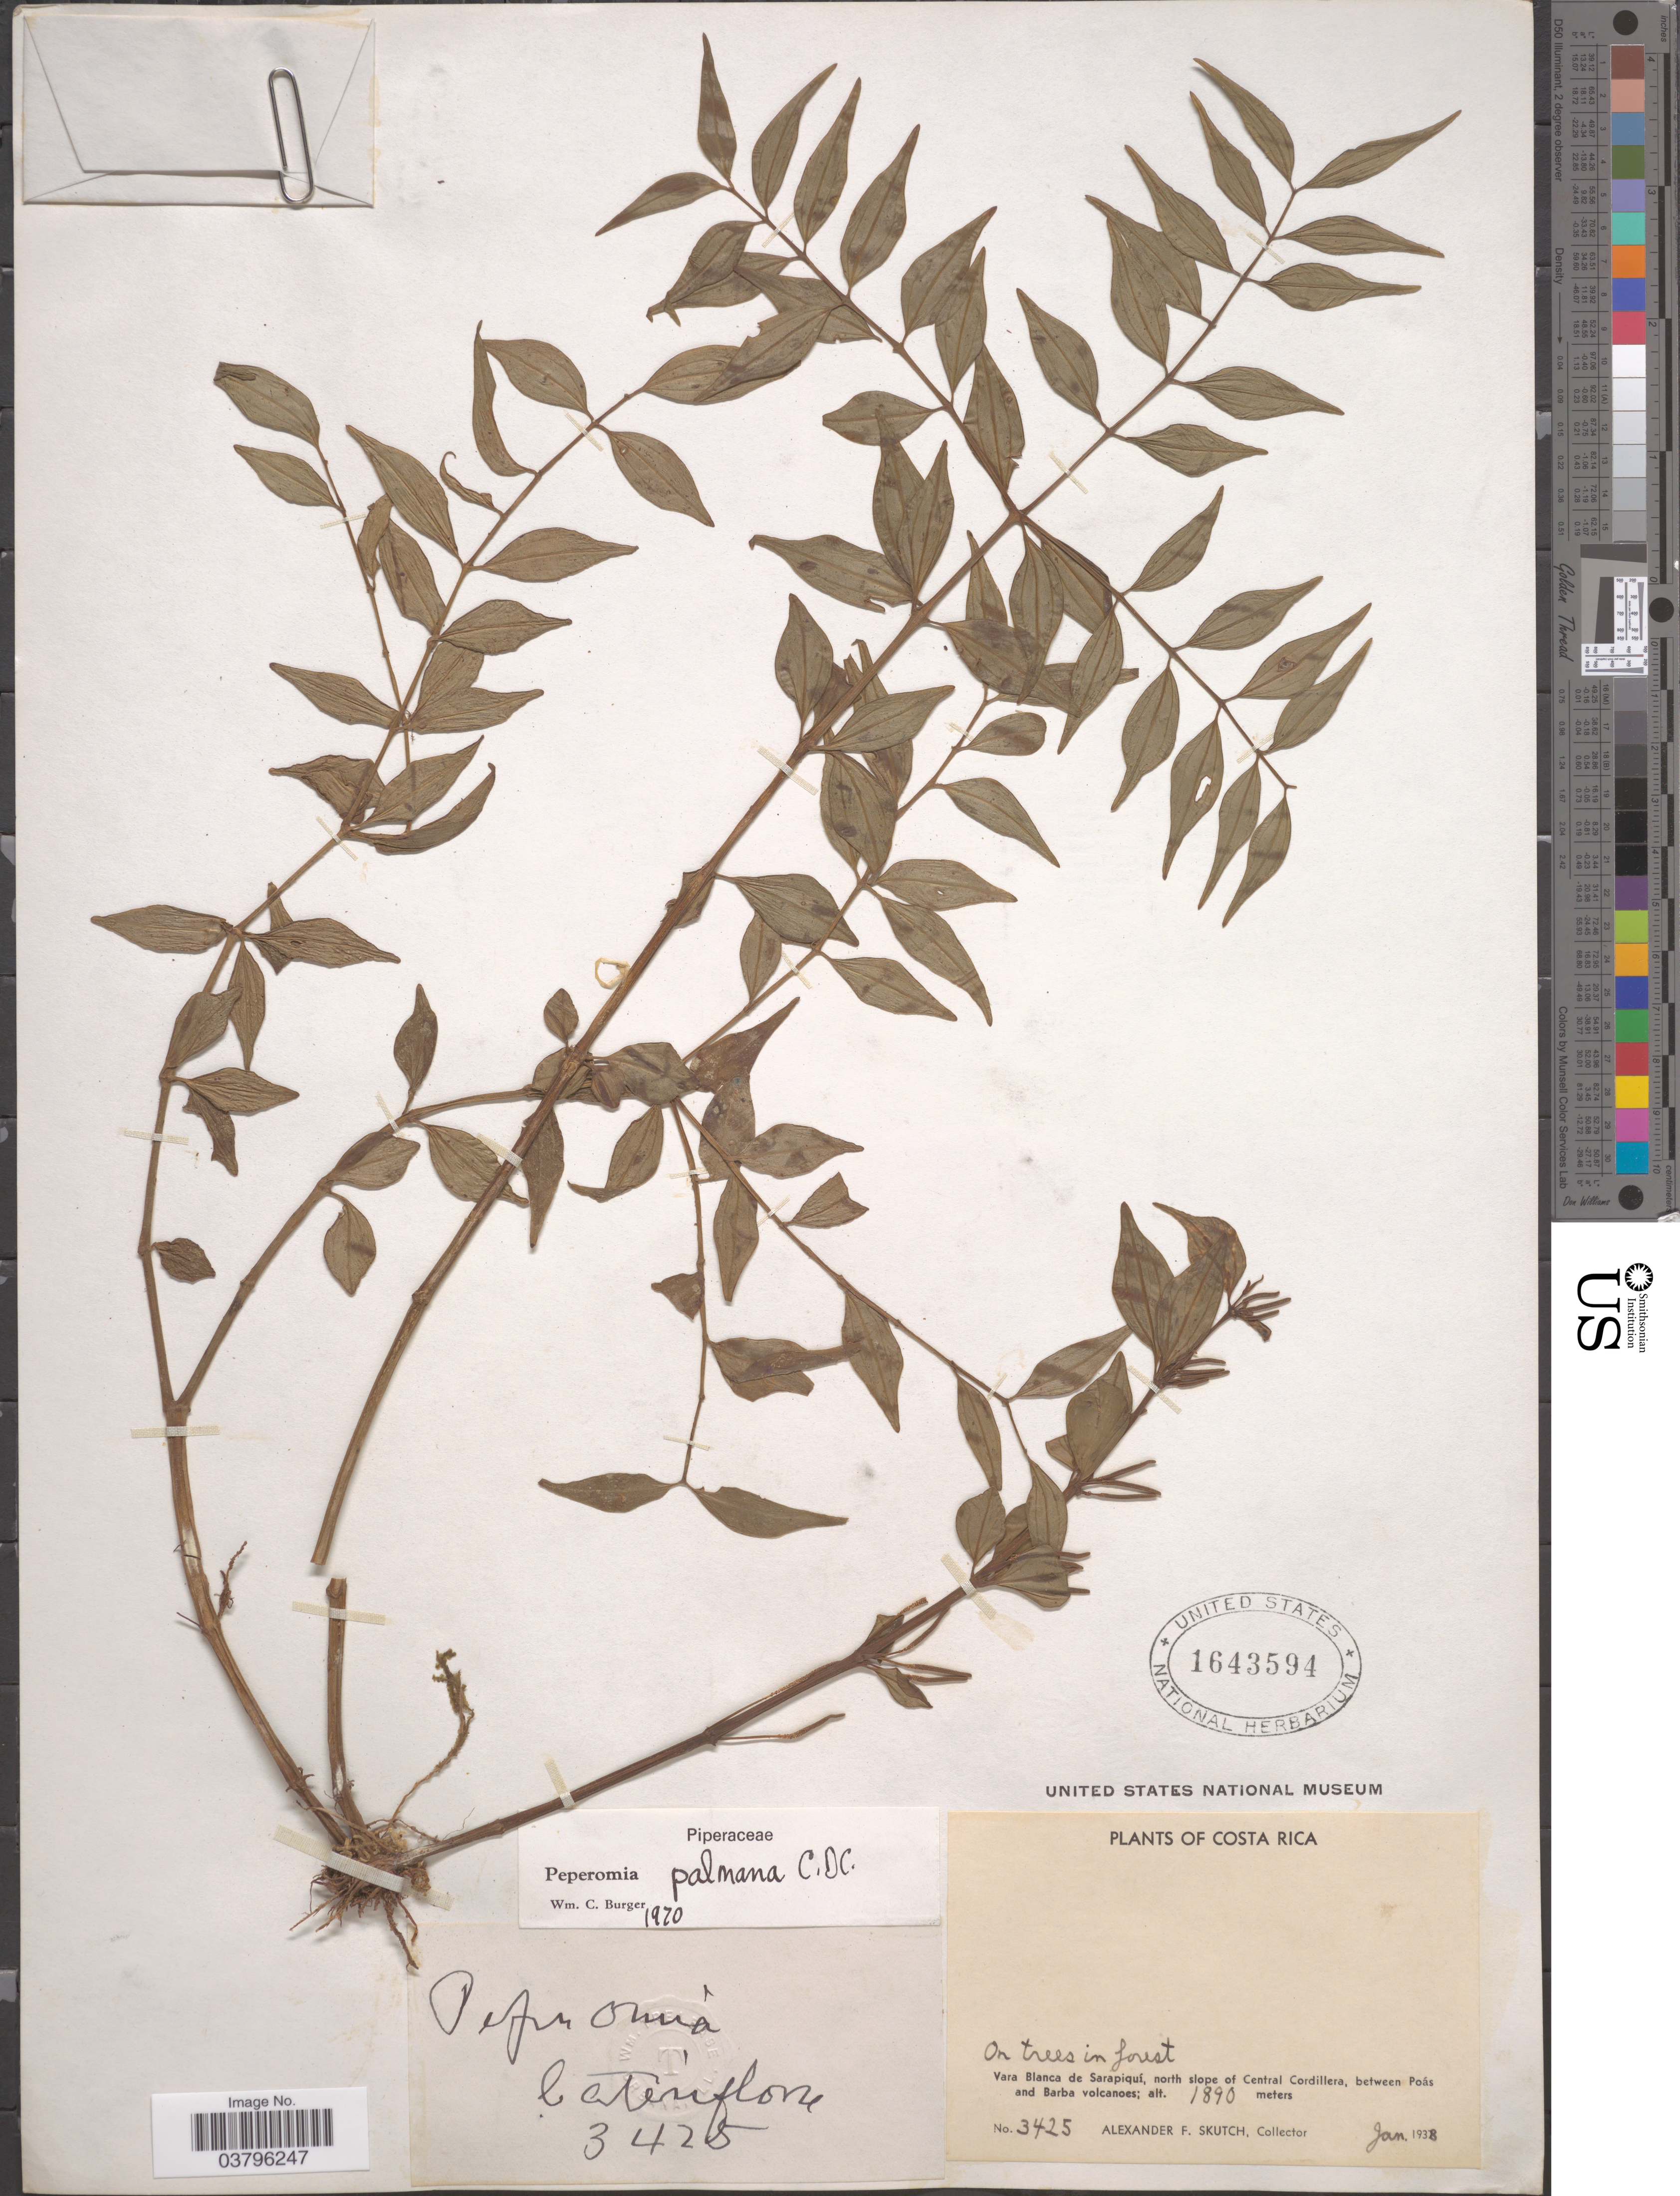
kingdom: Plantae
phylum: Tracheophyta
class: Magnoliopsida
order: Piperales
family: Piperaceae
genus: Peperomia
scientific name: Peperomia palmana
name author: C. DC.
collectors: A. F. Skutch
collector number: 3425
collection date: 1938-01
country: Costa Rica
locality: Vara Blanca de Sarapiquí, north slope of Central Cordillera, between Poás and Barba volcanoes.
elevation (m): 1890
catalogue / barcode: US 1643594